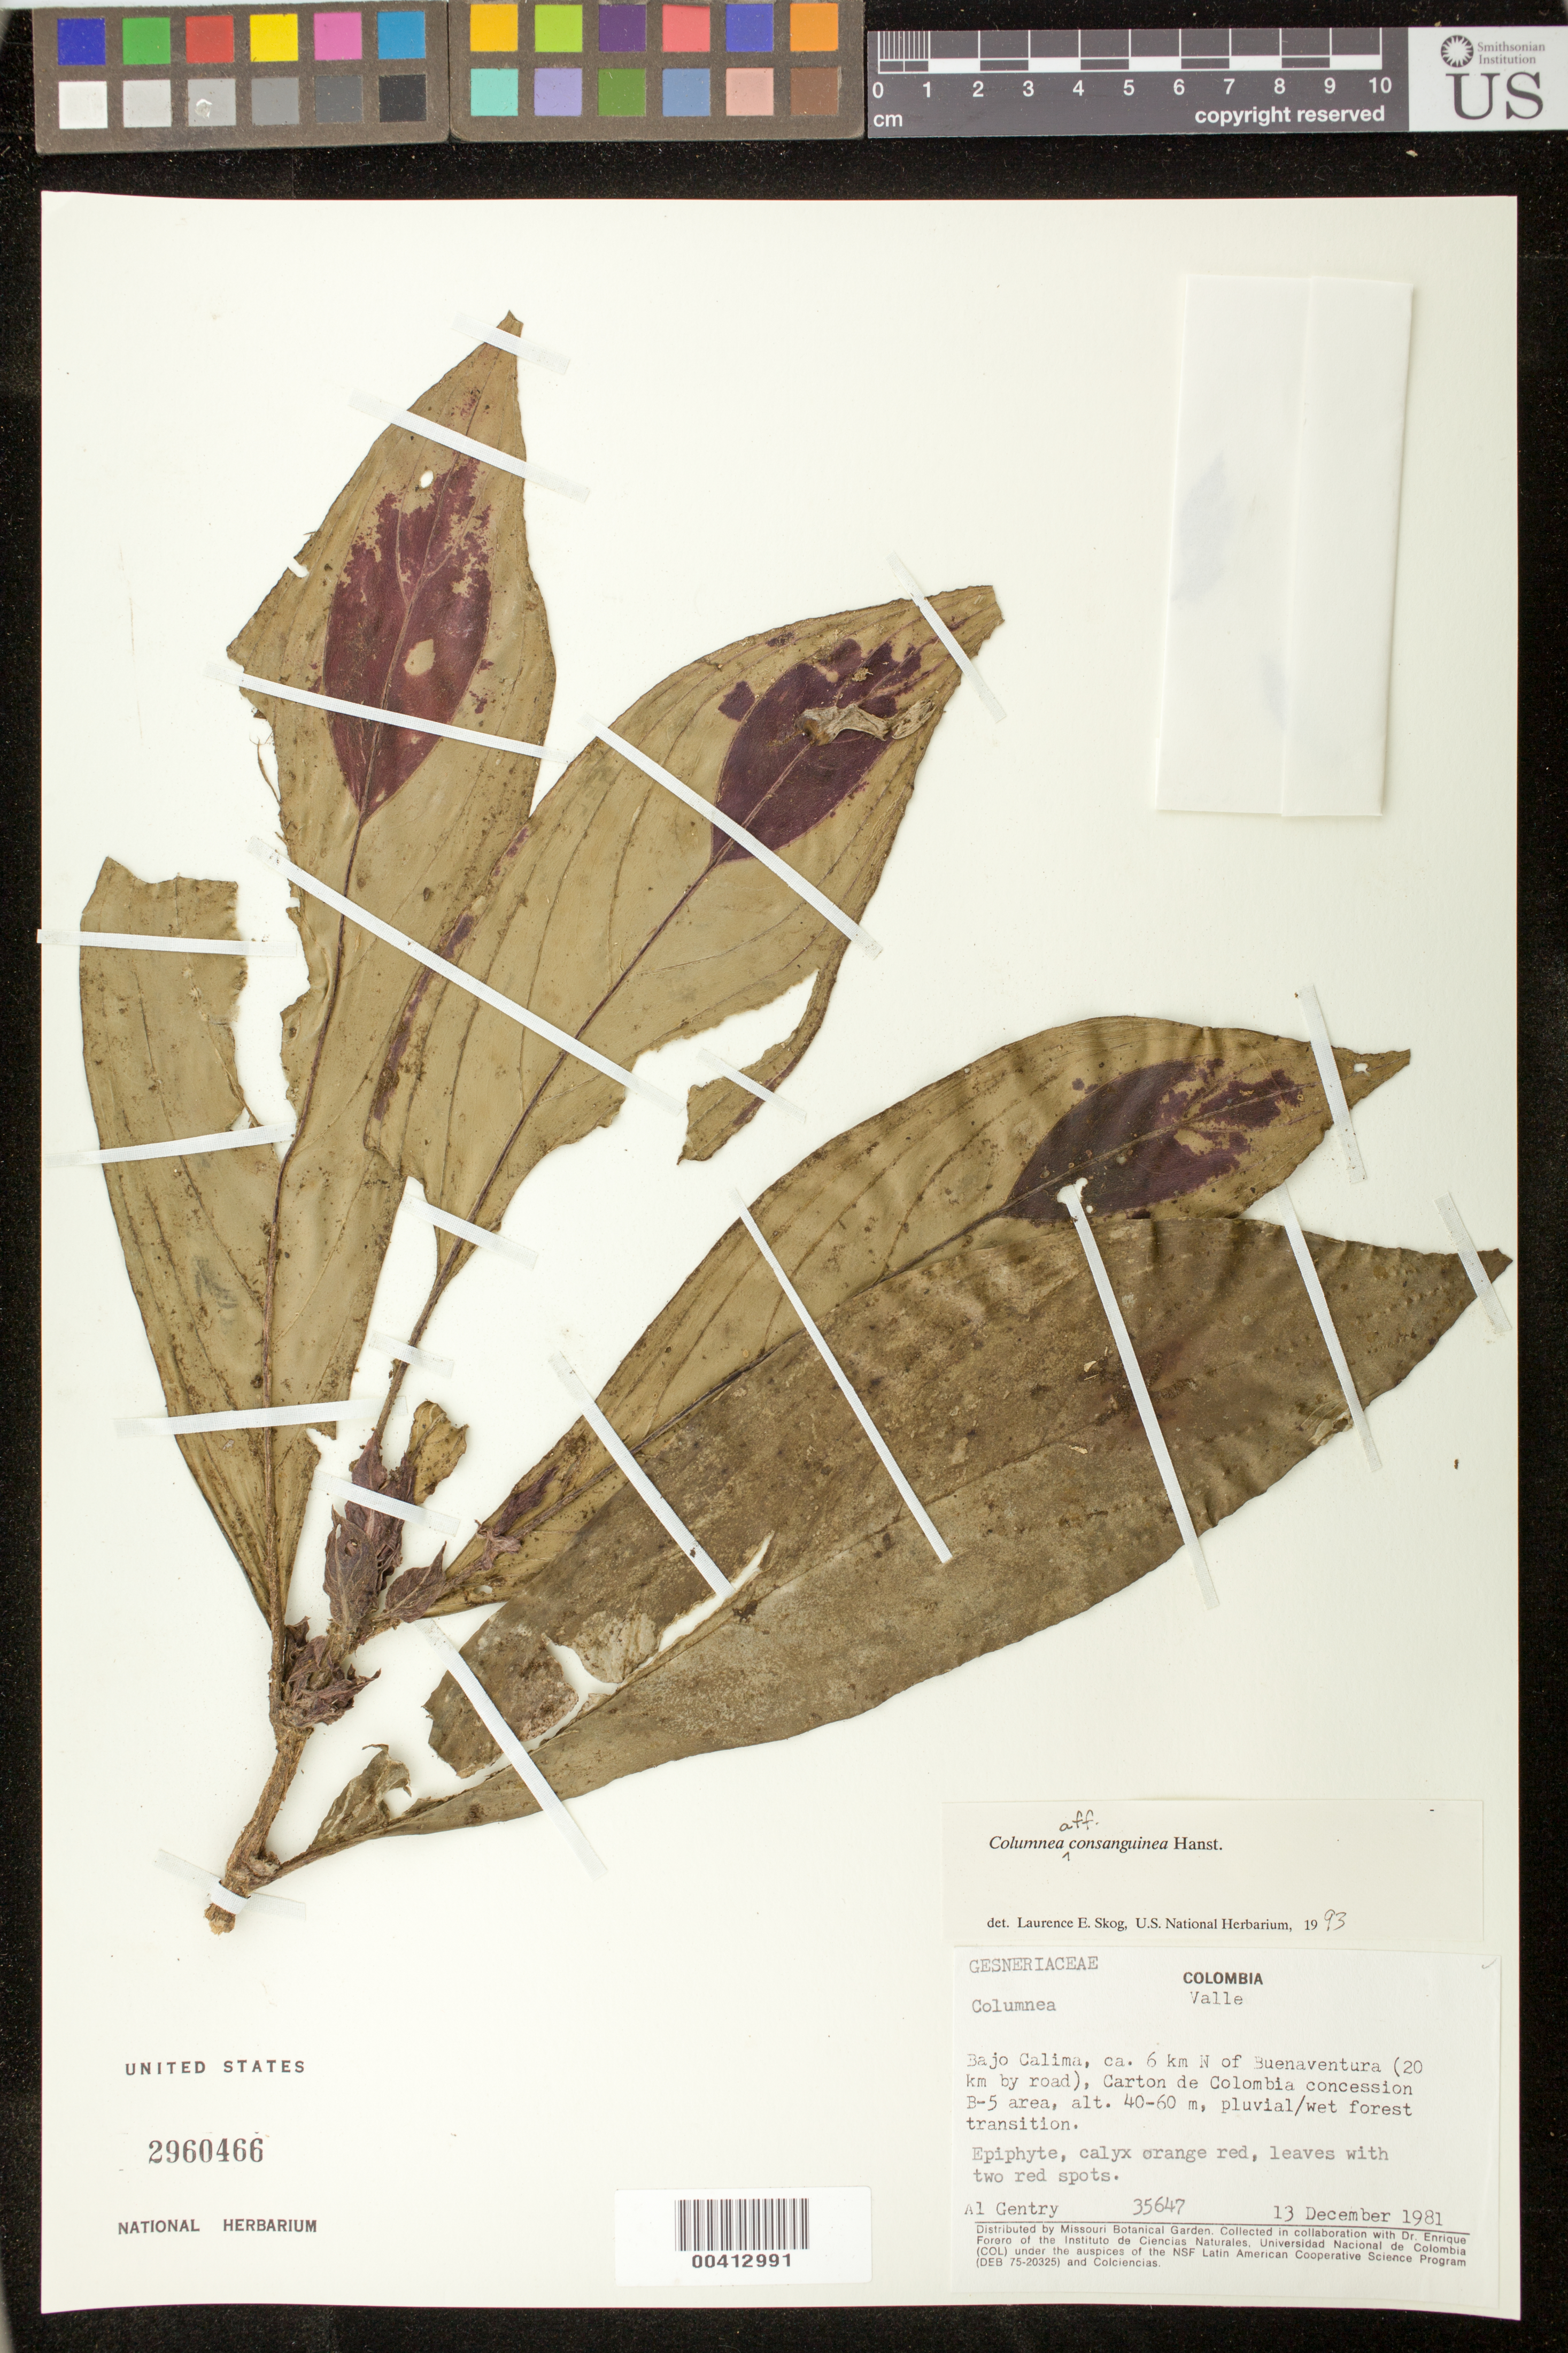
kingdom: Plantae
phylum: Tracheophyta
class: Magnoliopsida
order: Lamiales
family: Gesneriaceae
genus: Columnea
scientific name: Columnea consanguinea Hanst. var. consanguinea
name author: (Hanst.) Hanst.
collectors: A. H. Gentry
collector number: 35647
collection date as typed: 13 Dec 1981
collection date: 1981-12-13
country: Colombia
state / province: Valle del Cauca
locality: Bajo Calima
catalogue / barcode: US 2960466